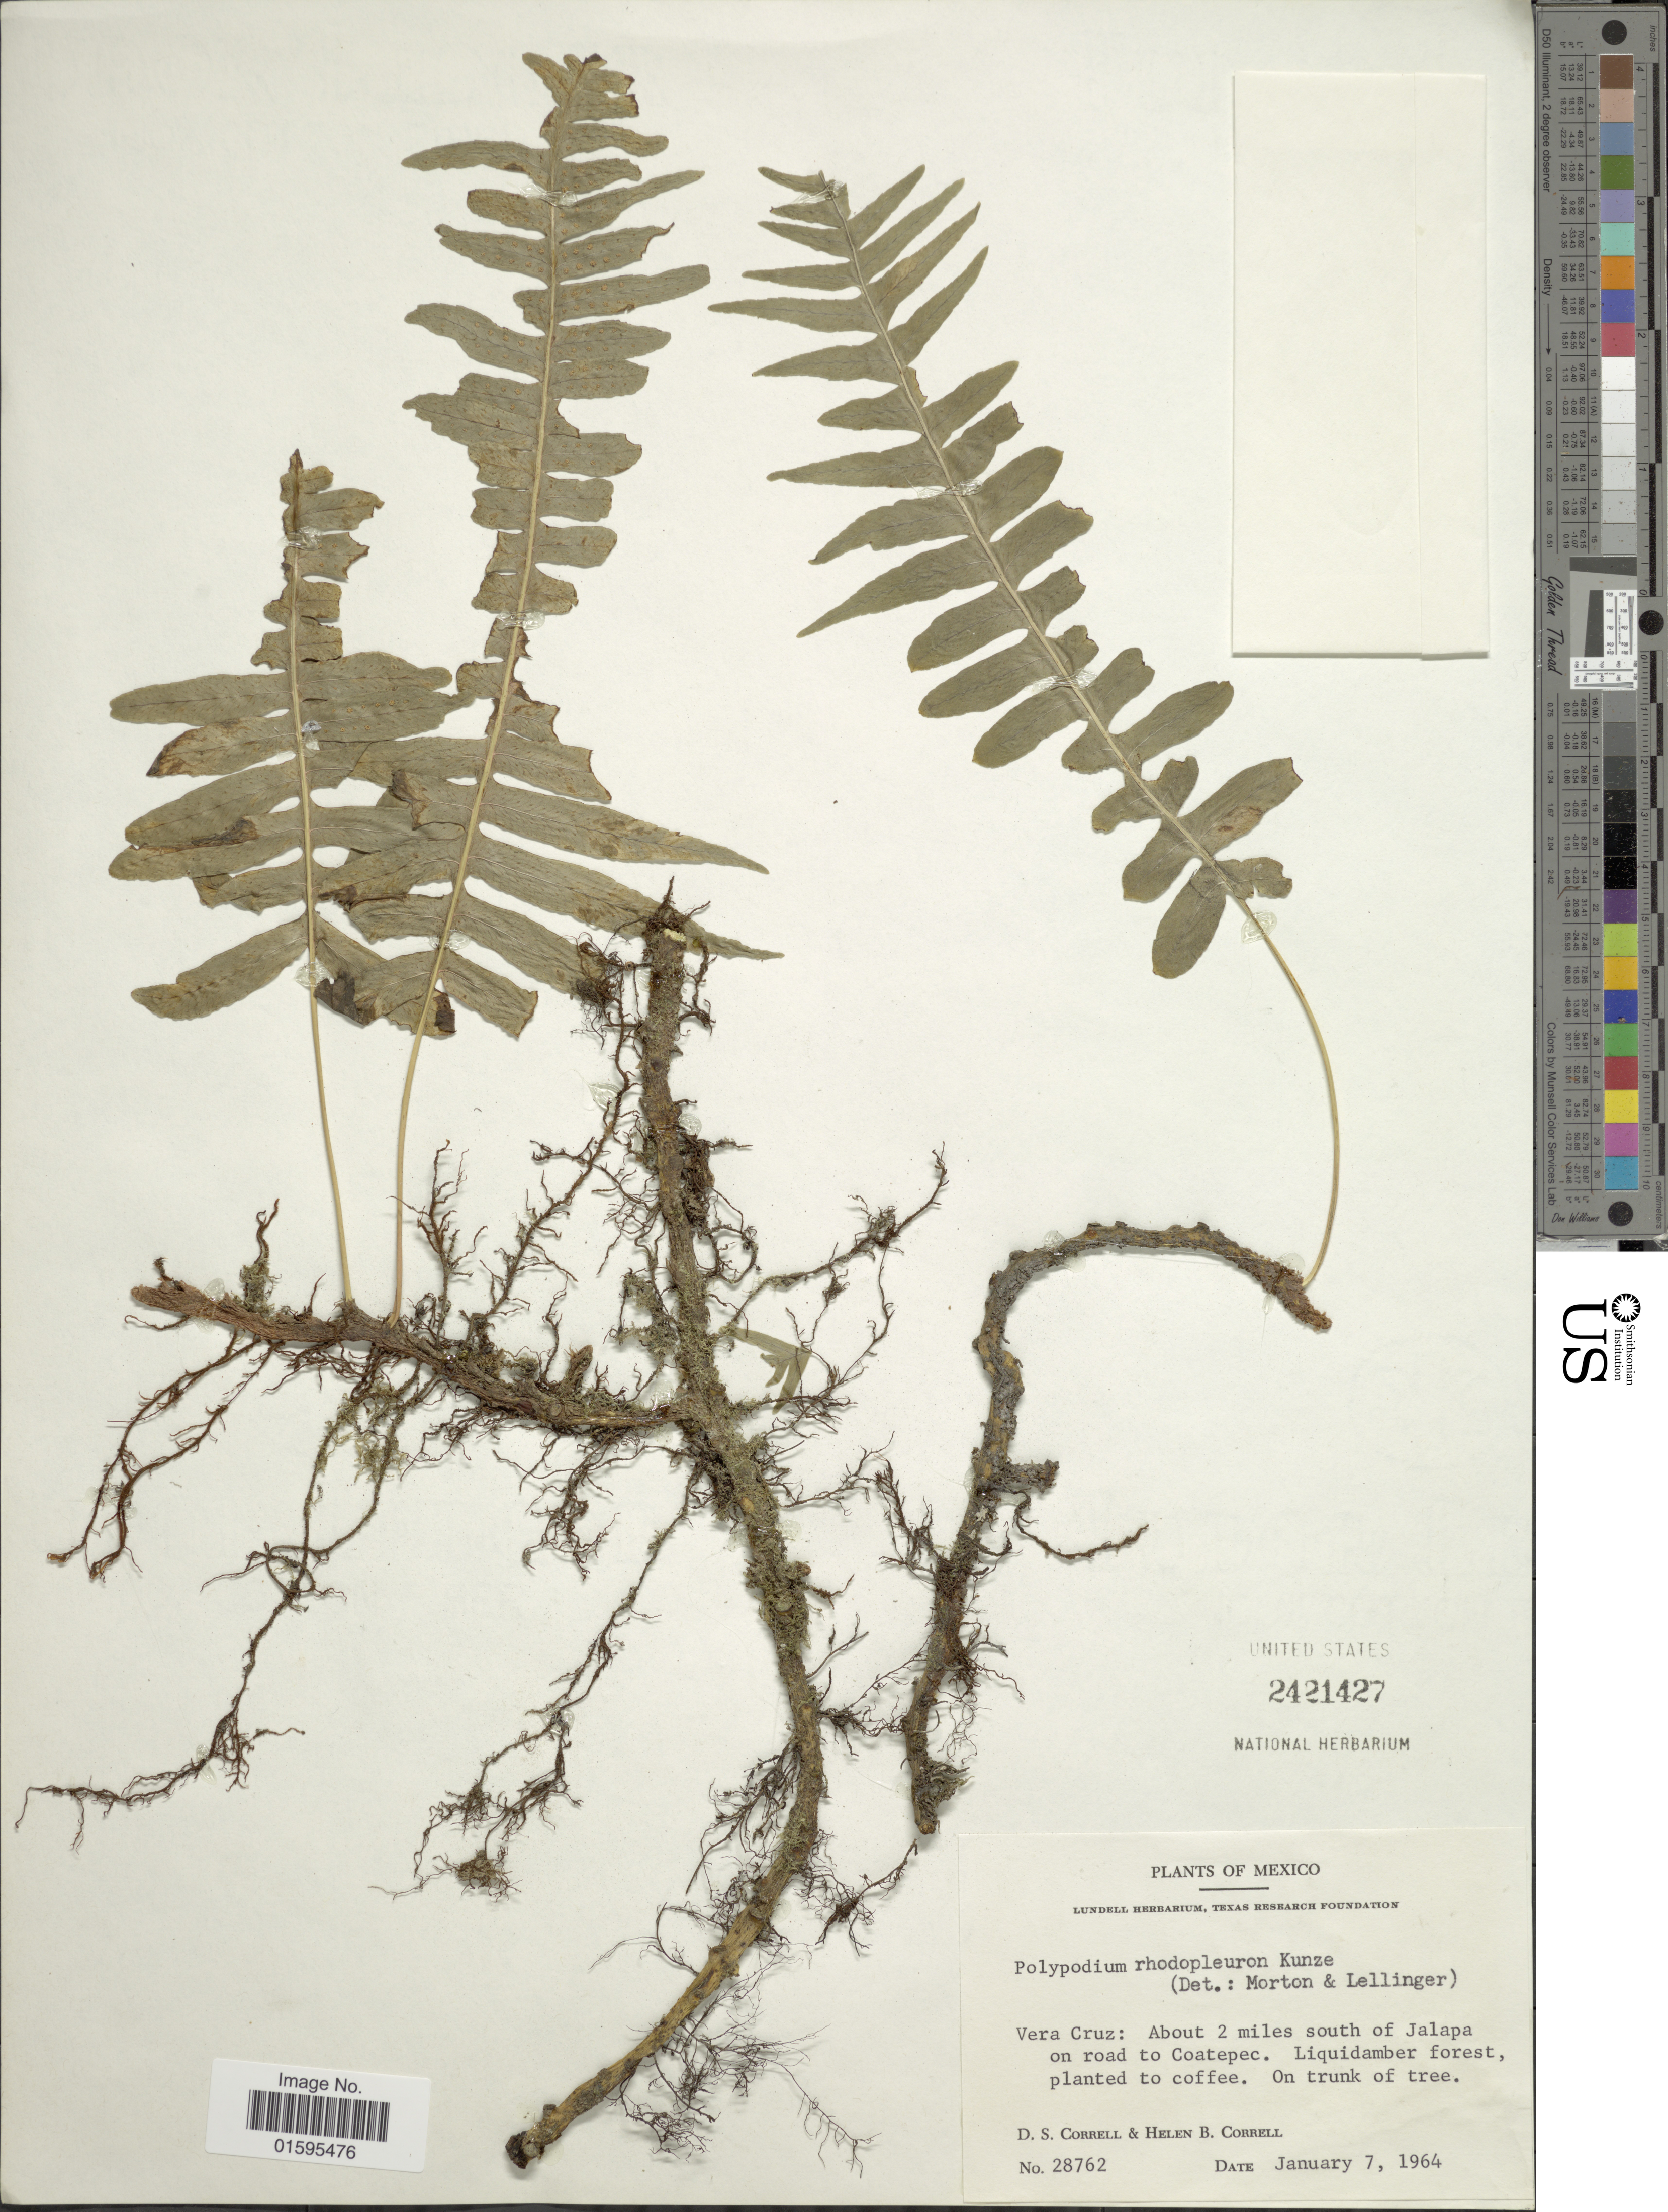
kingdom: Plantae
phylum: Tracheophyta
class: Polypodiopsida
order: Polypodiales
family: Polypodiaceae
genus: Polypodium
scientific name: Polypodium rhodopleuron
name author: Kunze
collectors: D. S. Correll & H. Correll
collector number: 28762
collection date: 1964-01-07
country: Mexico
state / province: Veracruz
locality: Vera Cruz: about 2 miles south of Jalapa on road to Coatepec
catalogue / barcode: US 2421427